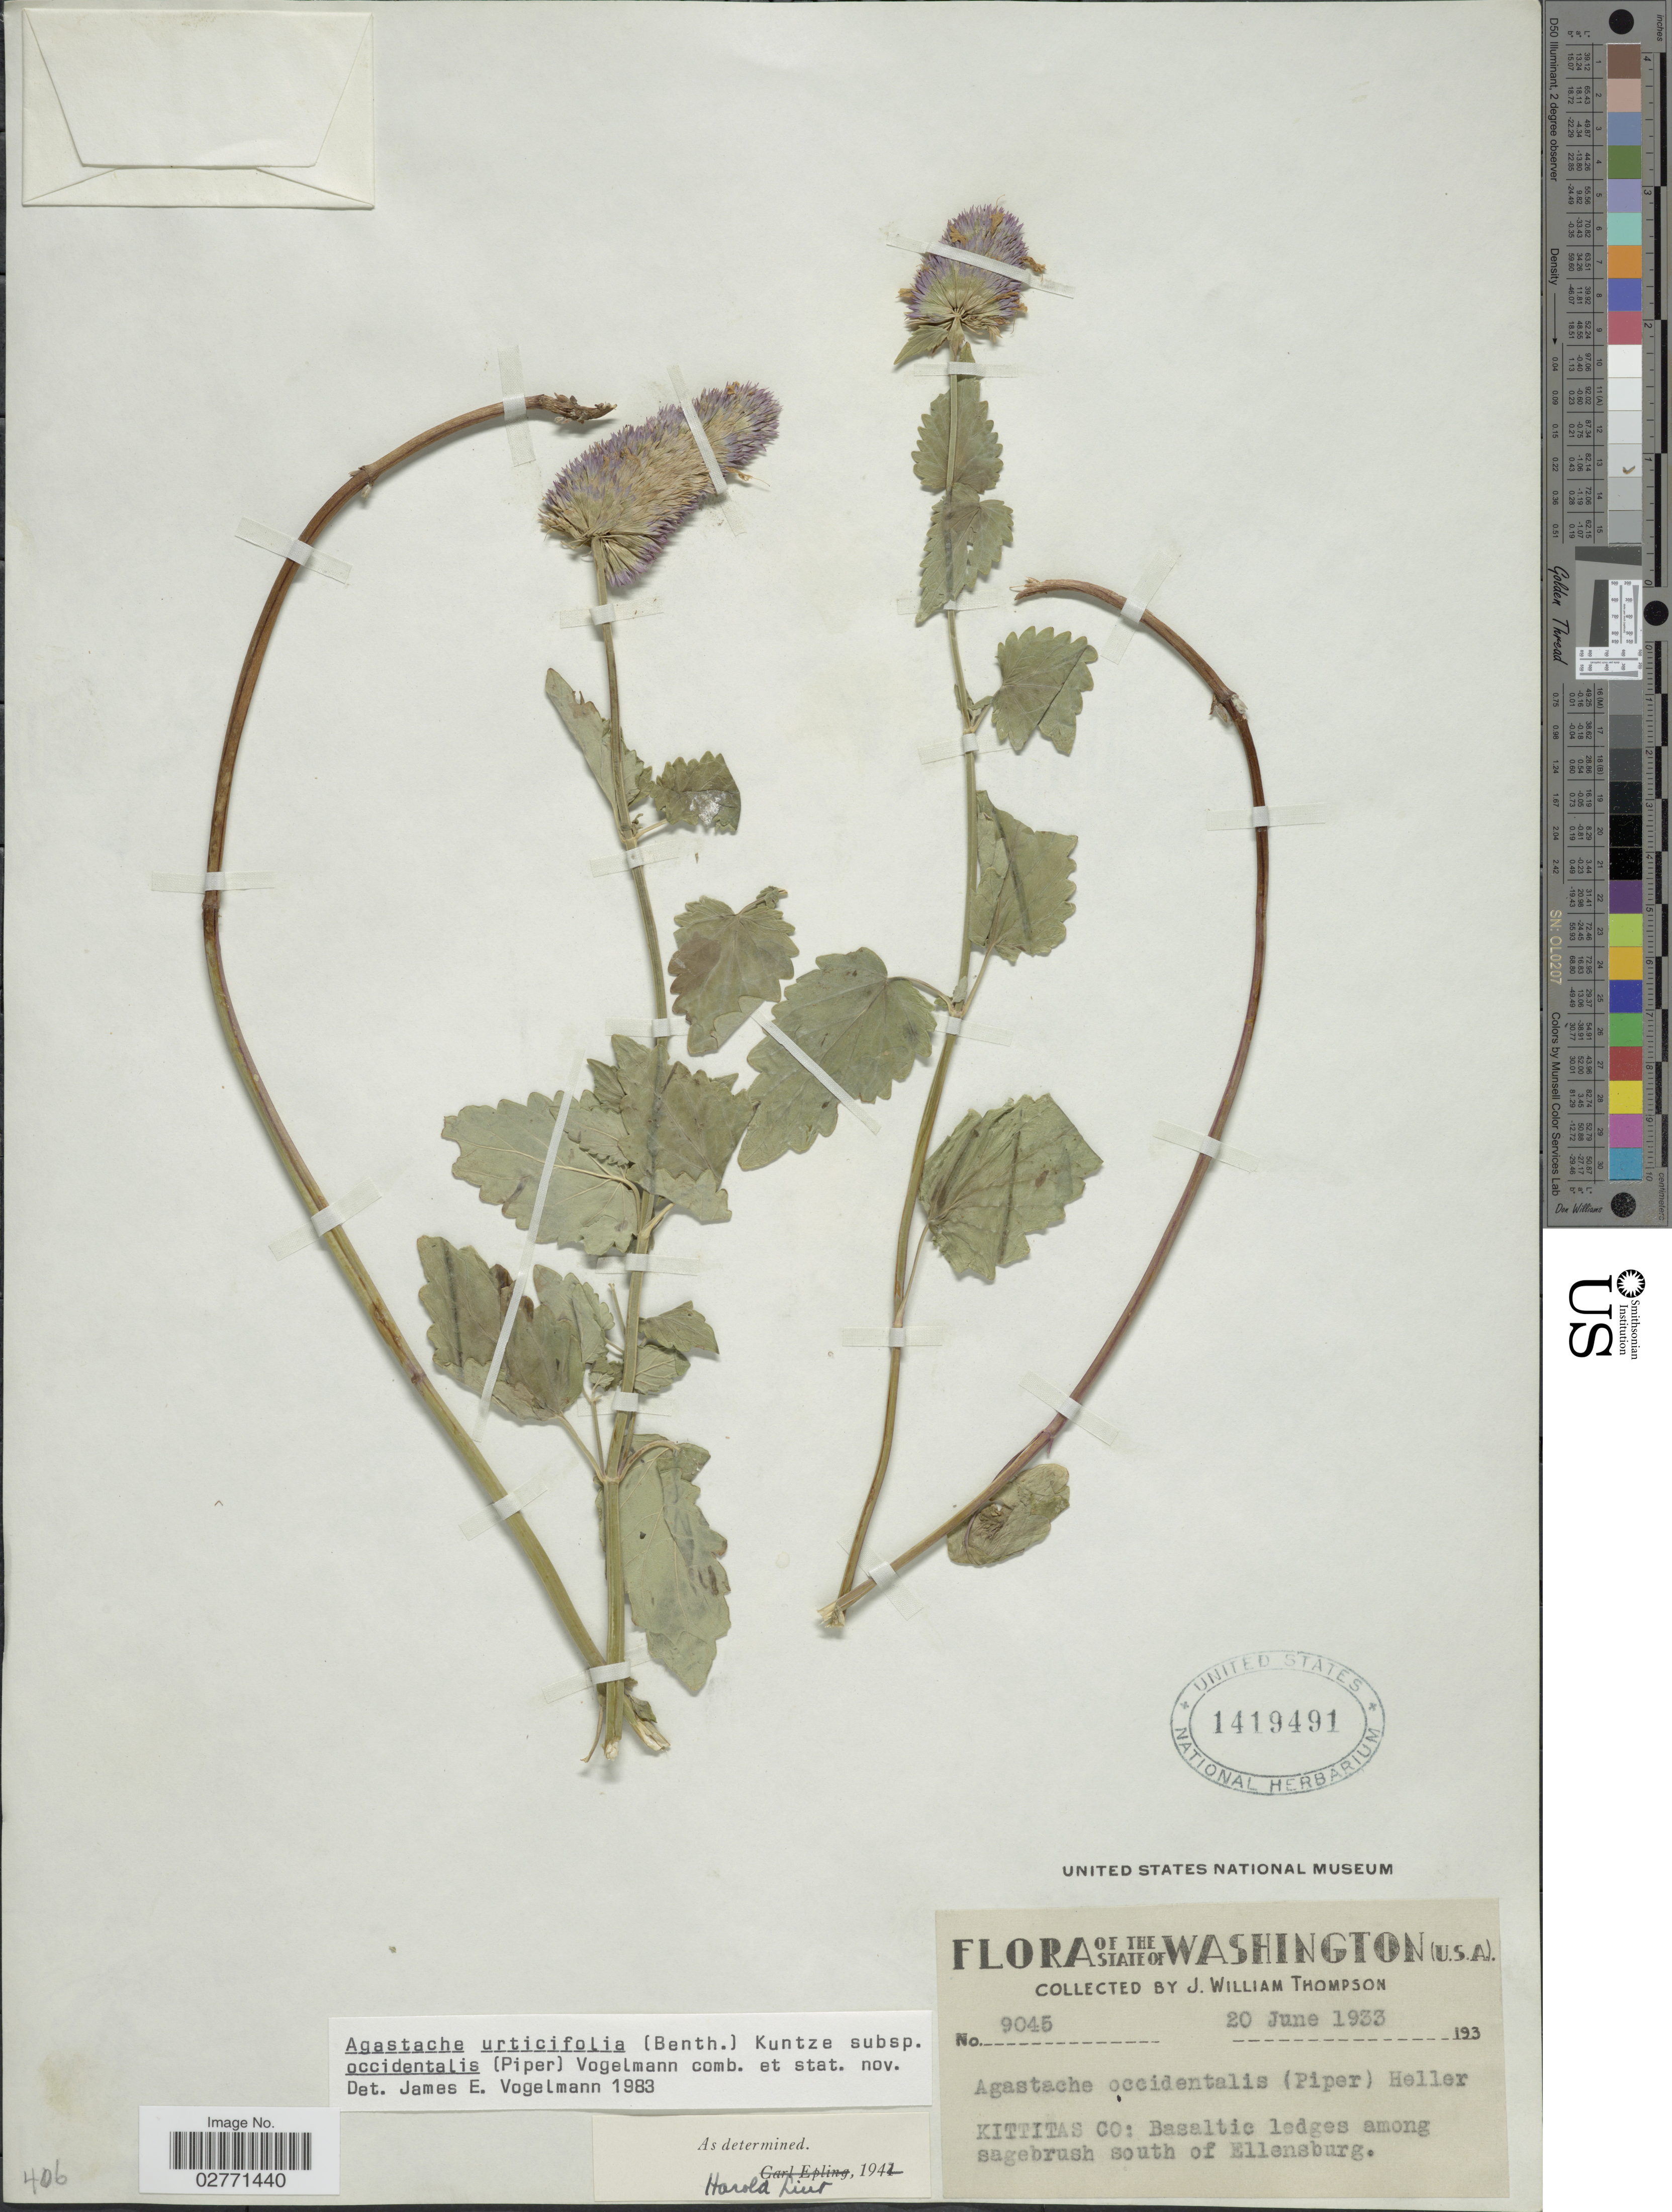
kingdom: Plantae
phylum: Tracheophyta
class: Magnoliopsida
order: Lamiales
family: Lamiaceae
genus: Agastache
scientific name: Agastache urticifolia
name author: (Benth.) Kuntze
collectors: J. W. Thompson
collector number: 9045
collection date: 1933-06-20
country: United States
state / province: Washington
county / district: Kittitas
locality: Kittitas Co: Basaltic ledges among sagebrush south of Ellensburg.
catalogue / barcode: US 1419491